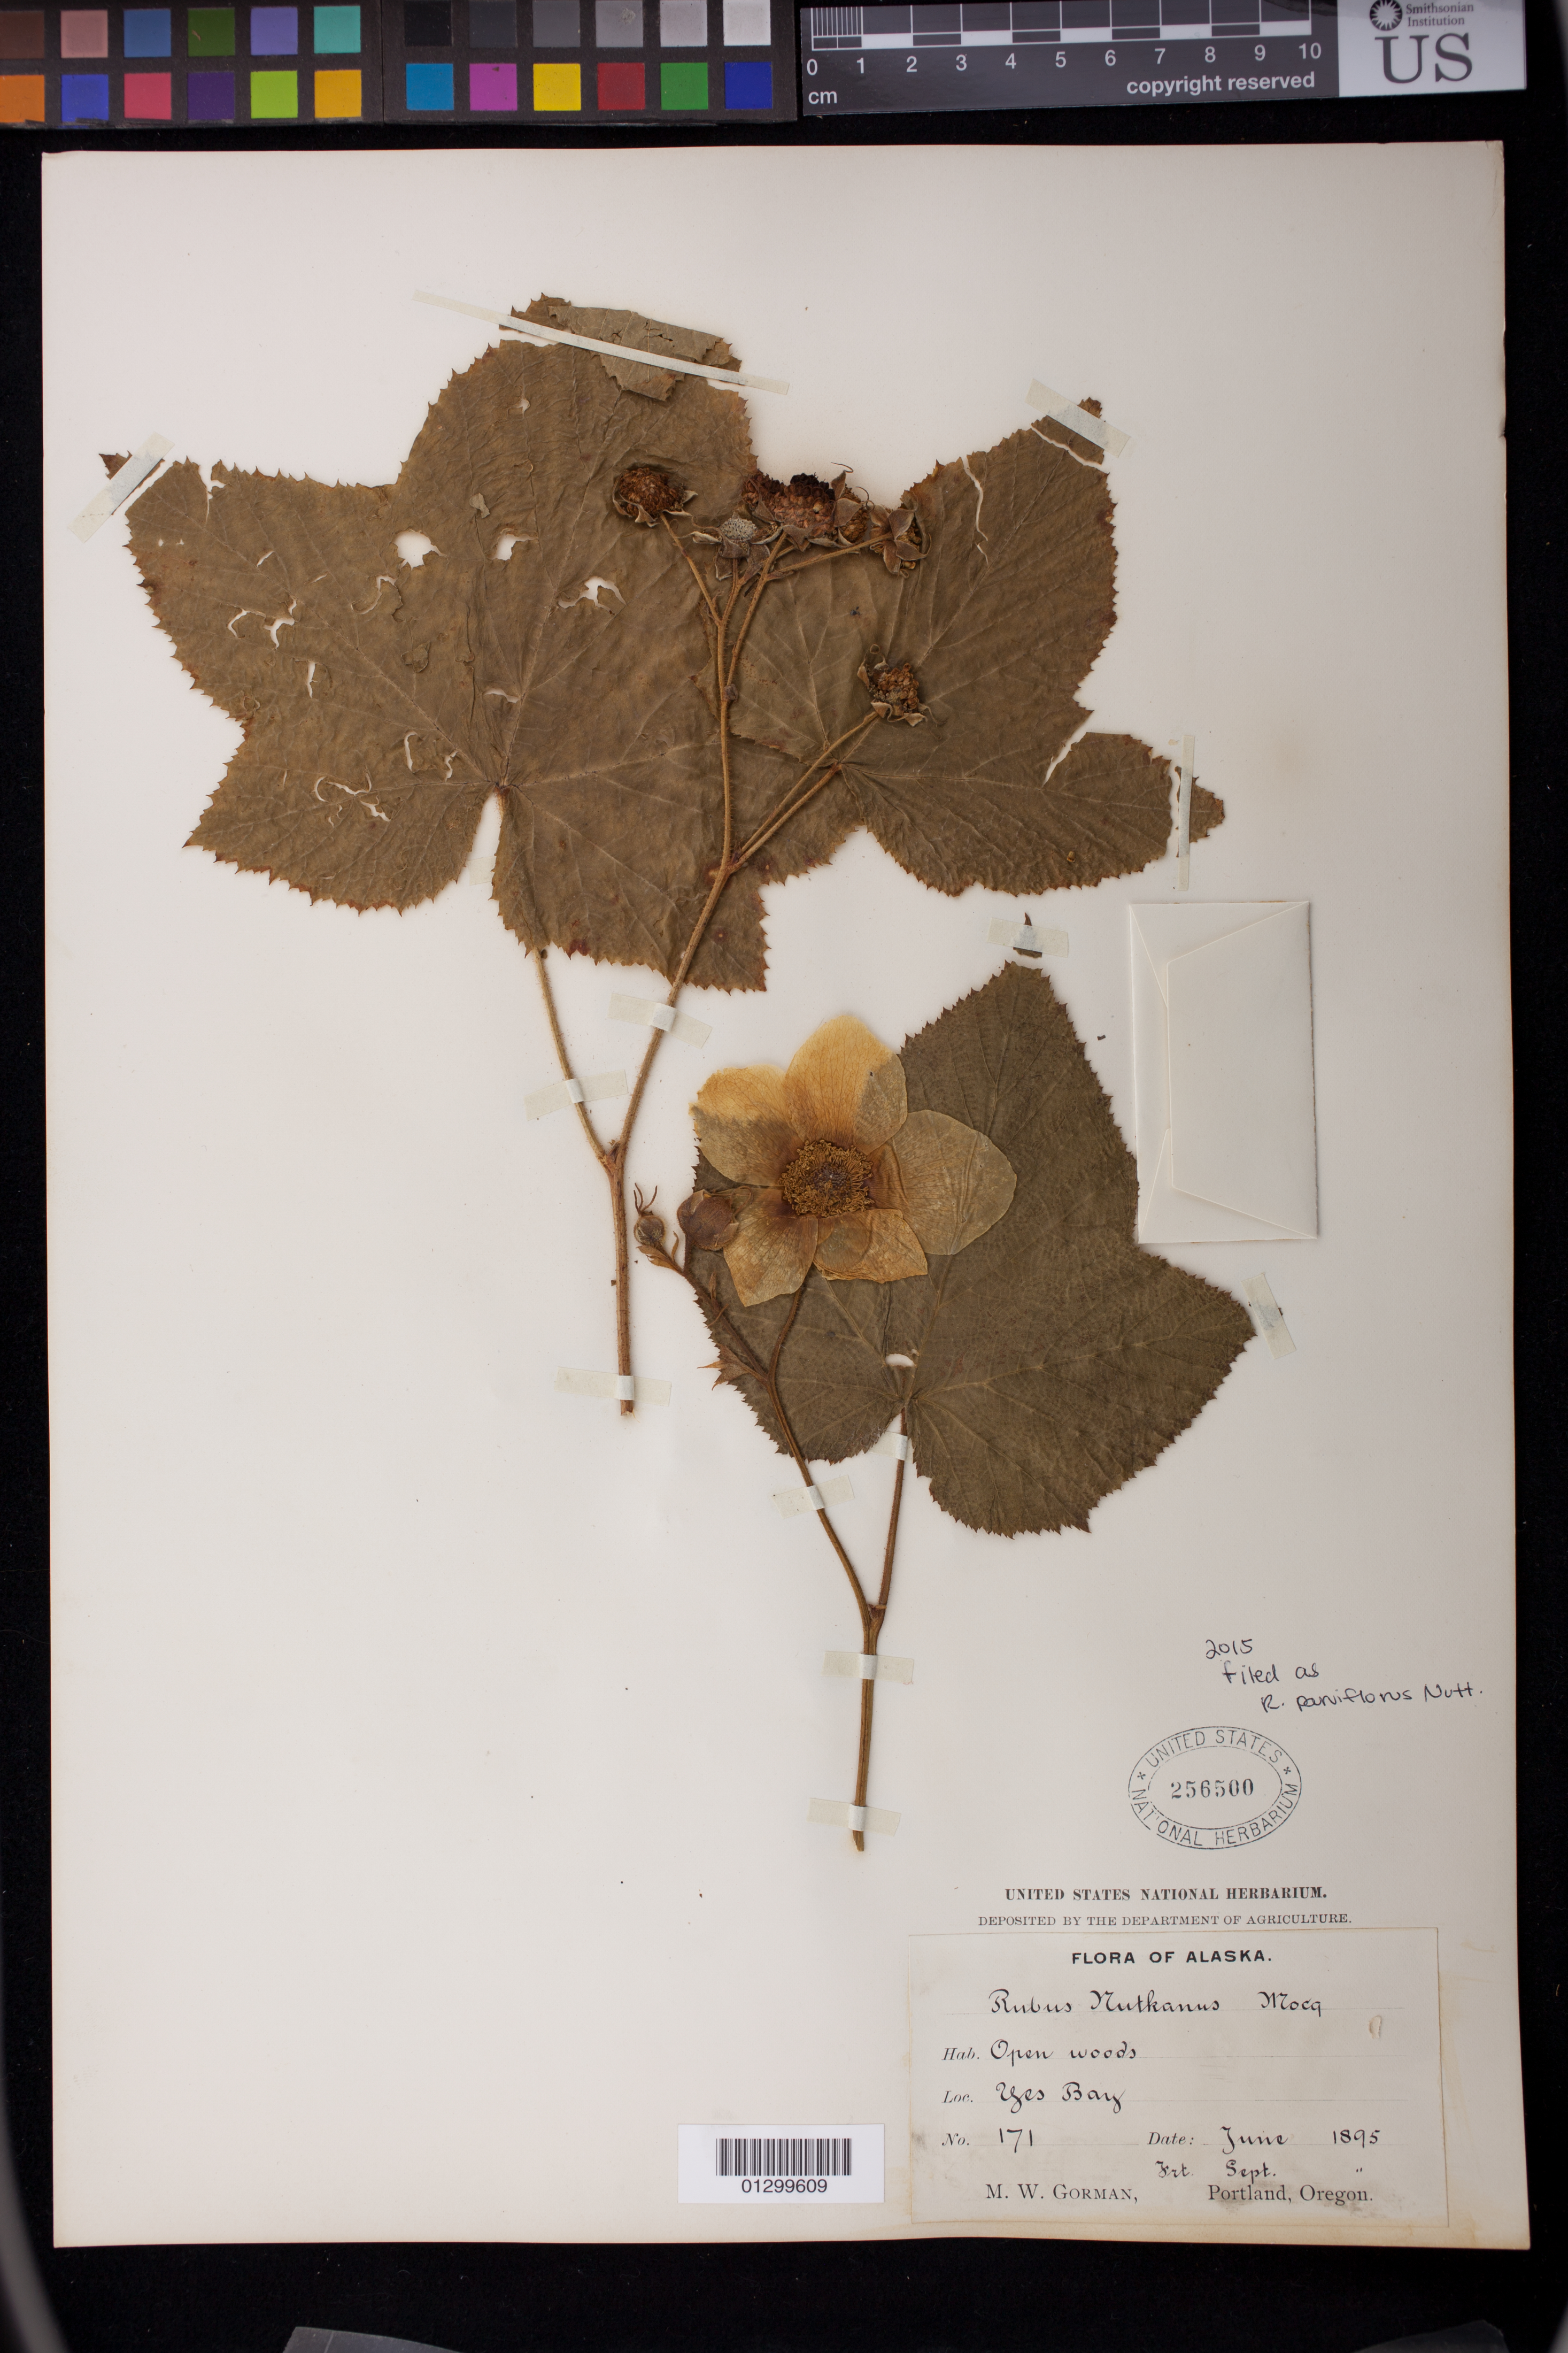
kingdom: Plantae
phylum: Tracheophyta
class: Magnoliopsida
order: Rosales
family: Rosaceae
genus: Rubus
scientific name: Rubus parviflorus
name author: Nutt.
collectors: M. W. Gorman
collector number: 171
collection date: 1895-06/1895-09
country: United States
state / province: Alaska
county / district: Ketchikan Gateway Borough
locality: Yes Bay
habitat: Open woods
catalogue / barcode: US 256500